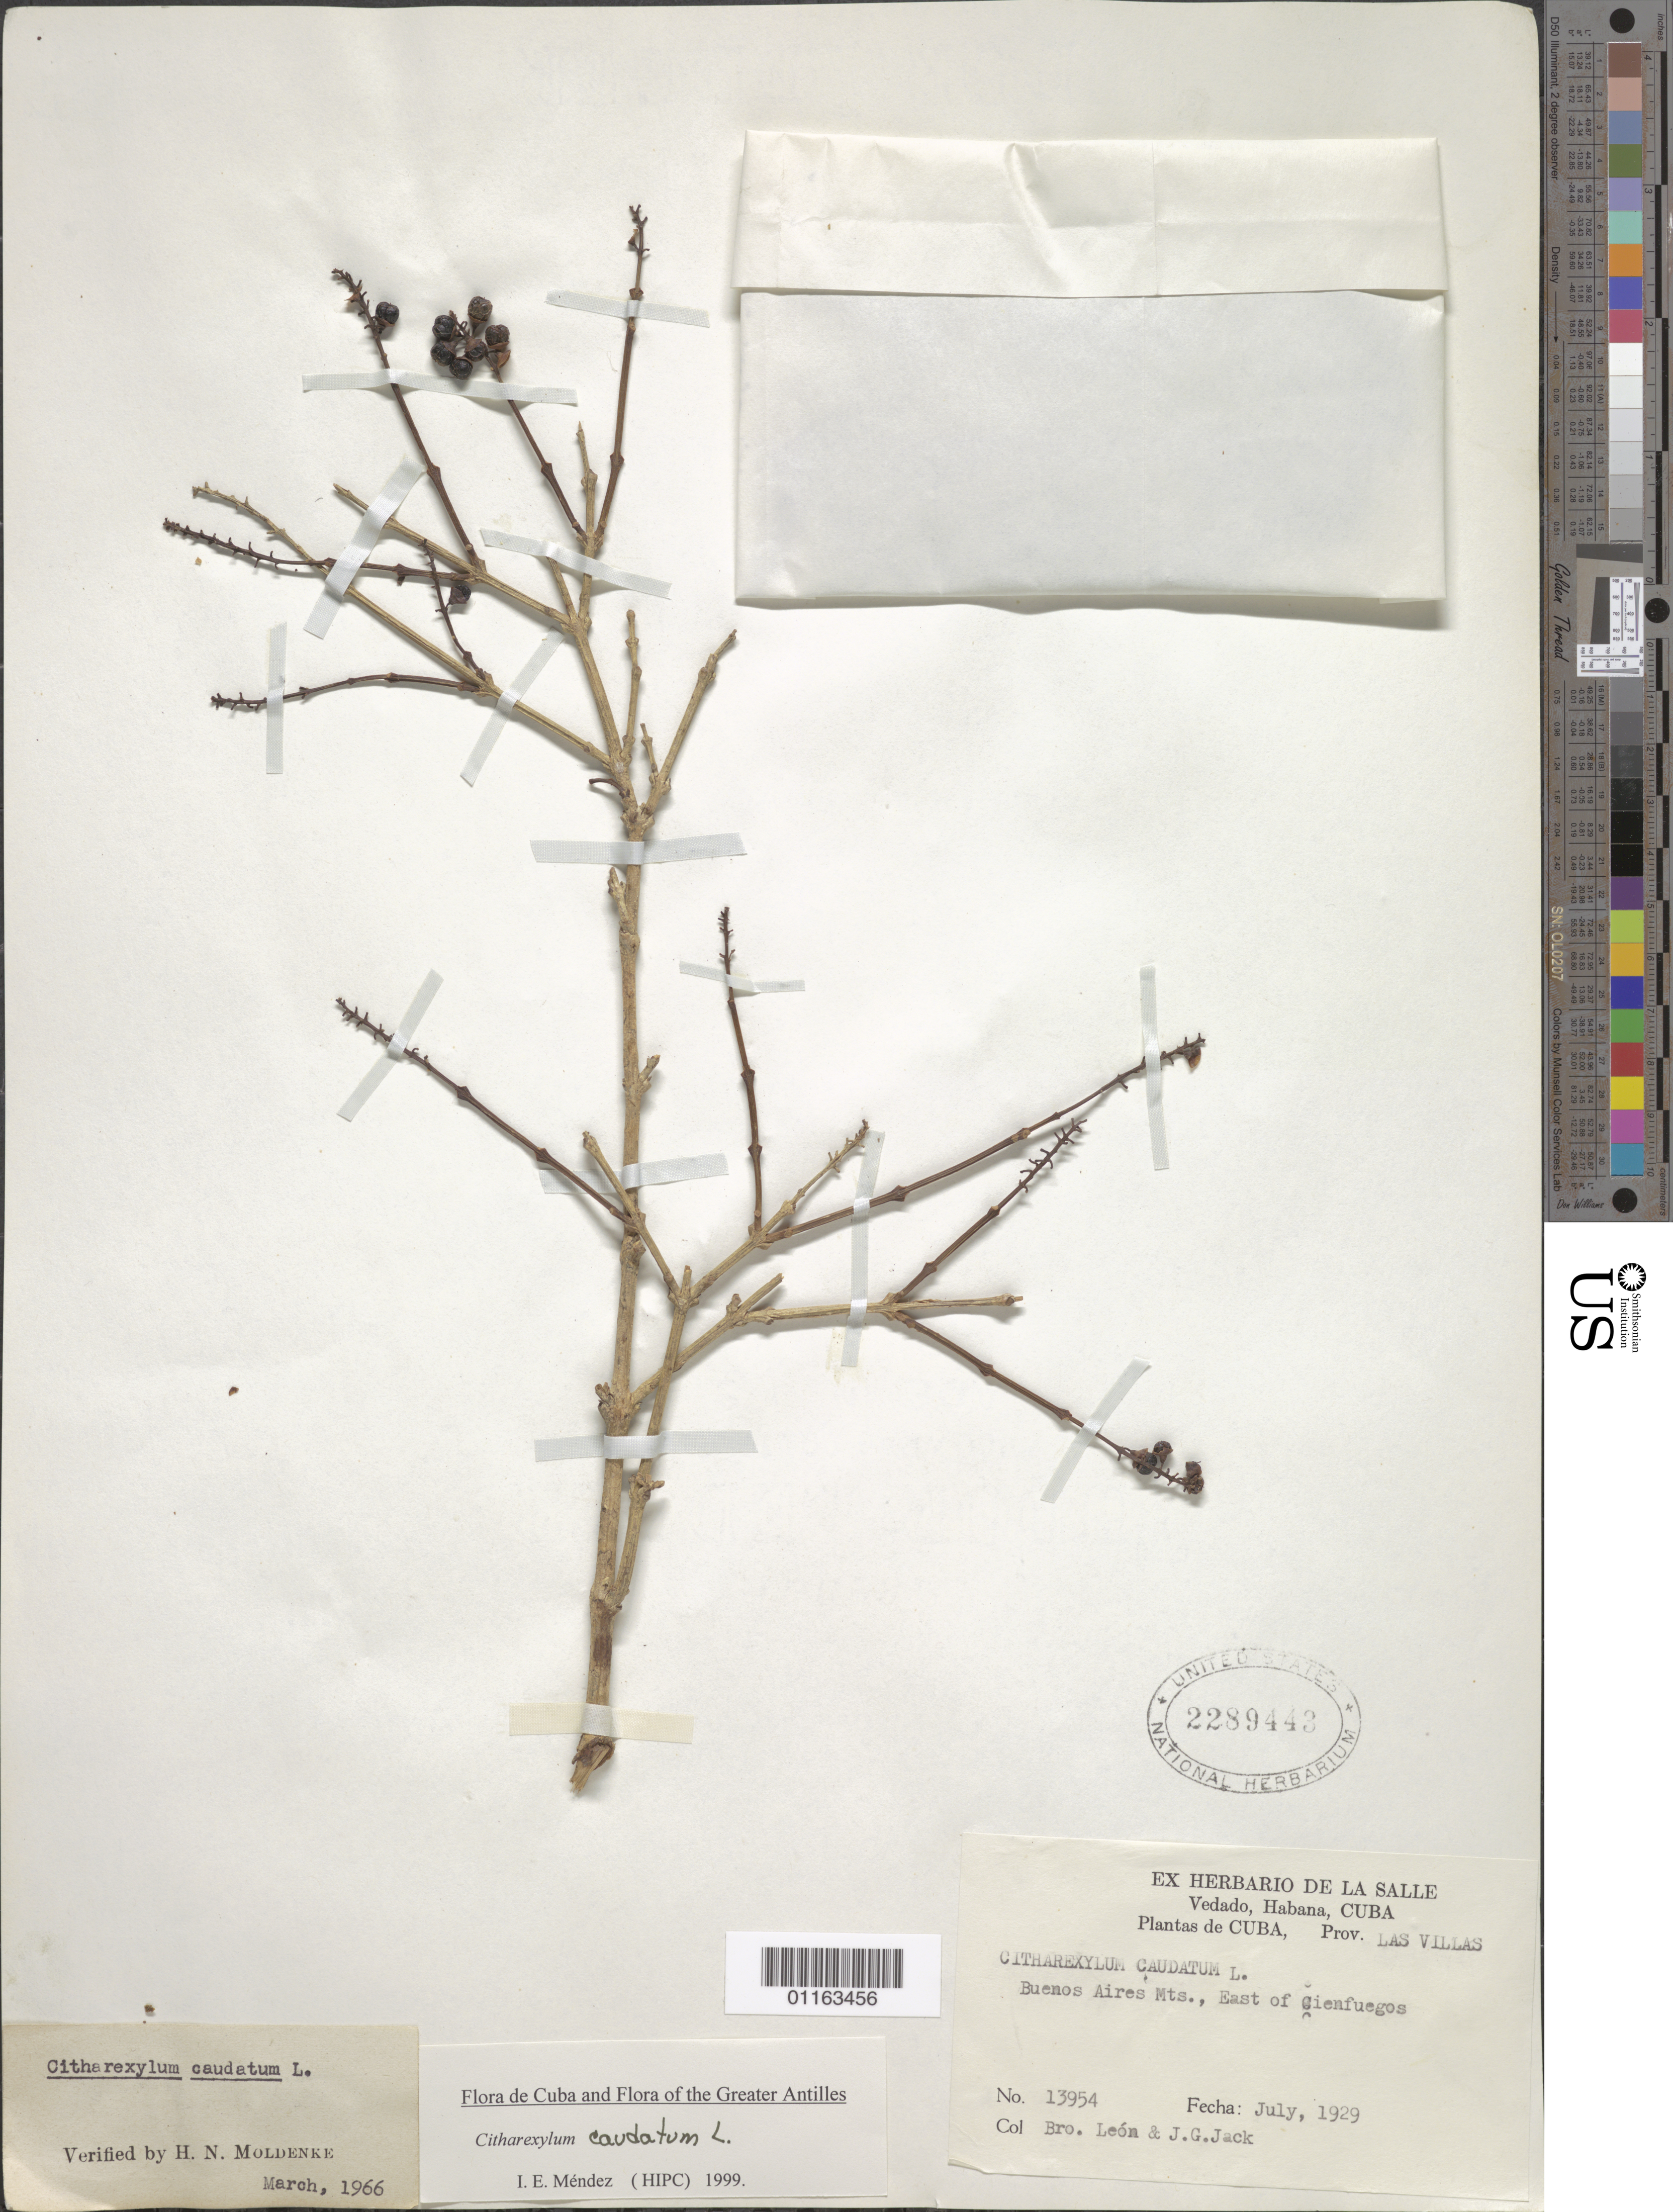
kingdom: Plantae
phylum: Tracheophyta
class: Magnoliopsida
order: Lamiales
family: Verbenaceae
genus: Citharexylum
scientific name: Citharexylum caudatum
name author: L.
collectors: J. G. Jack & Bro. León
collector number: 13954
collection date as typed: Jul 1929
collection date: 1929-07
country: Cuba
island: Cuba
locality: Buenos Aires Mountains, East of Cienfuegos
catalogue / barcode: US 2289443